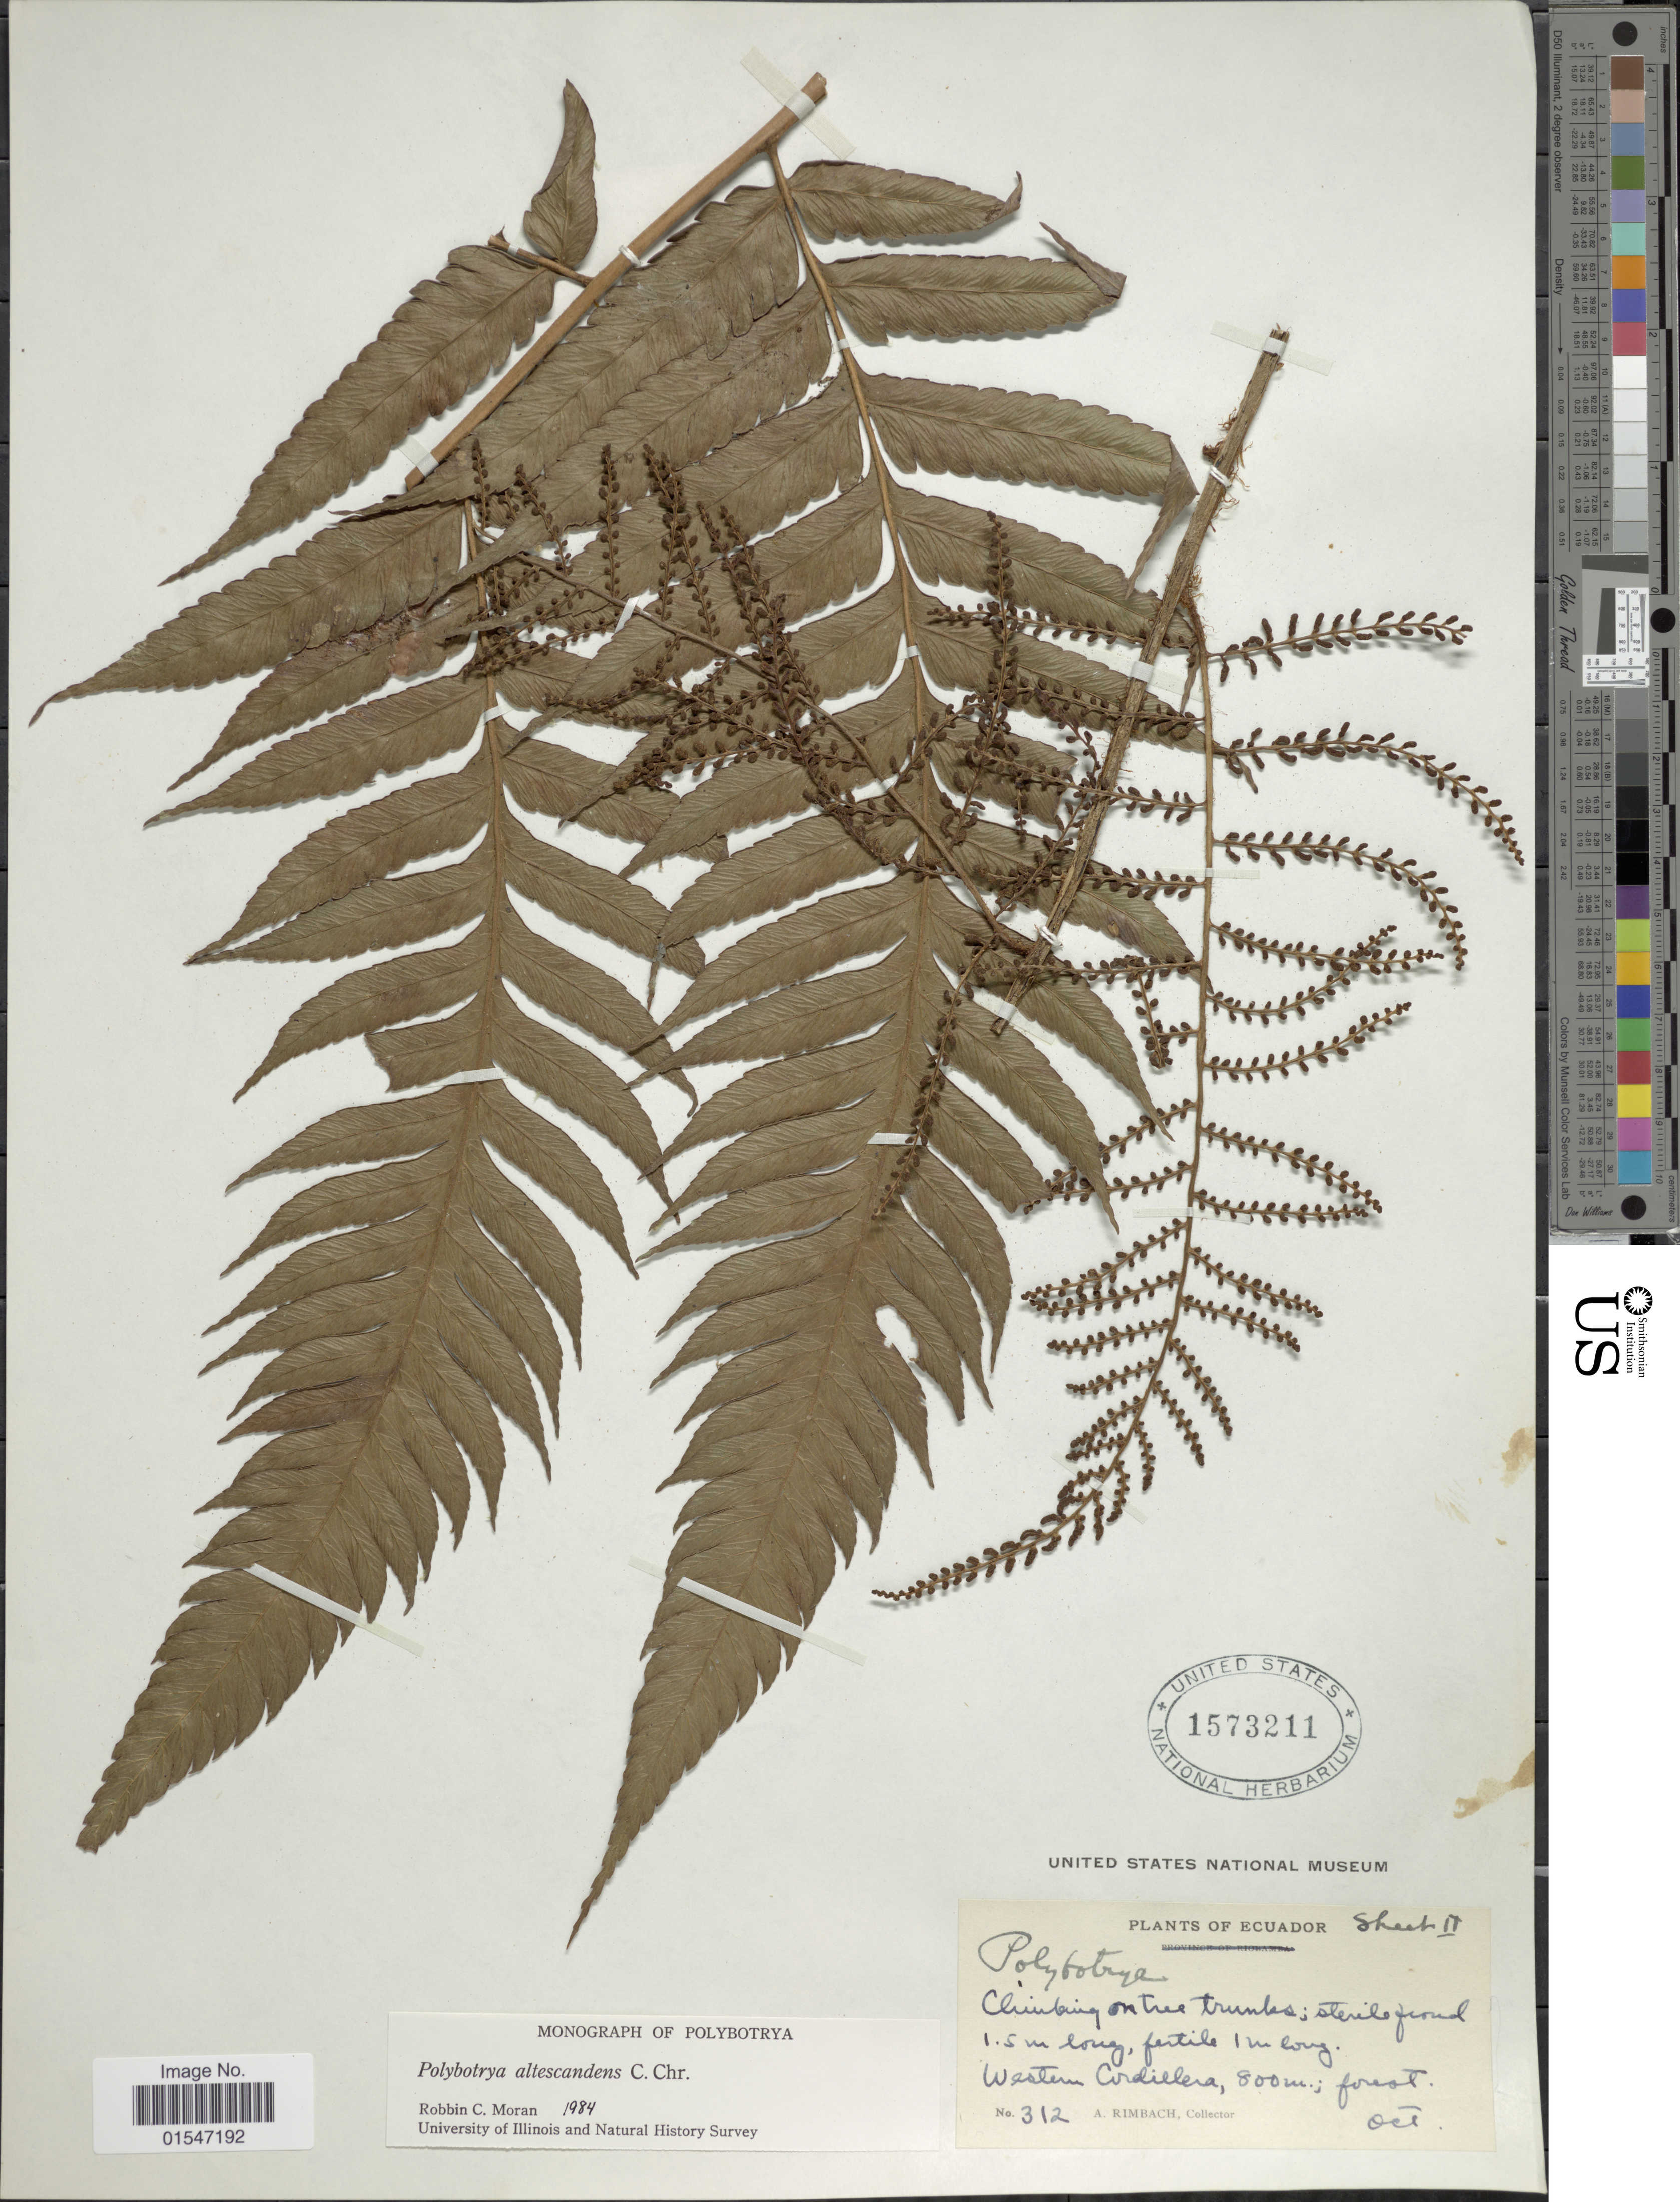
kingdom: Plantae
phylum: Tracheophyta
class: Polypodiopsida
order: Polypodiales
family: Dryopteridaceae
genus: Polybotrya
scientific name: Polybotrya altescandens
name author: C. Chr.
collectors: A. Rimbach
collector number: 312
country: Ecuador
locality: Western Cordillera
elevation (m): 800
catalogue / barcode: US 1573211